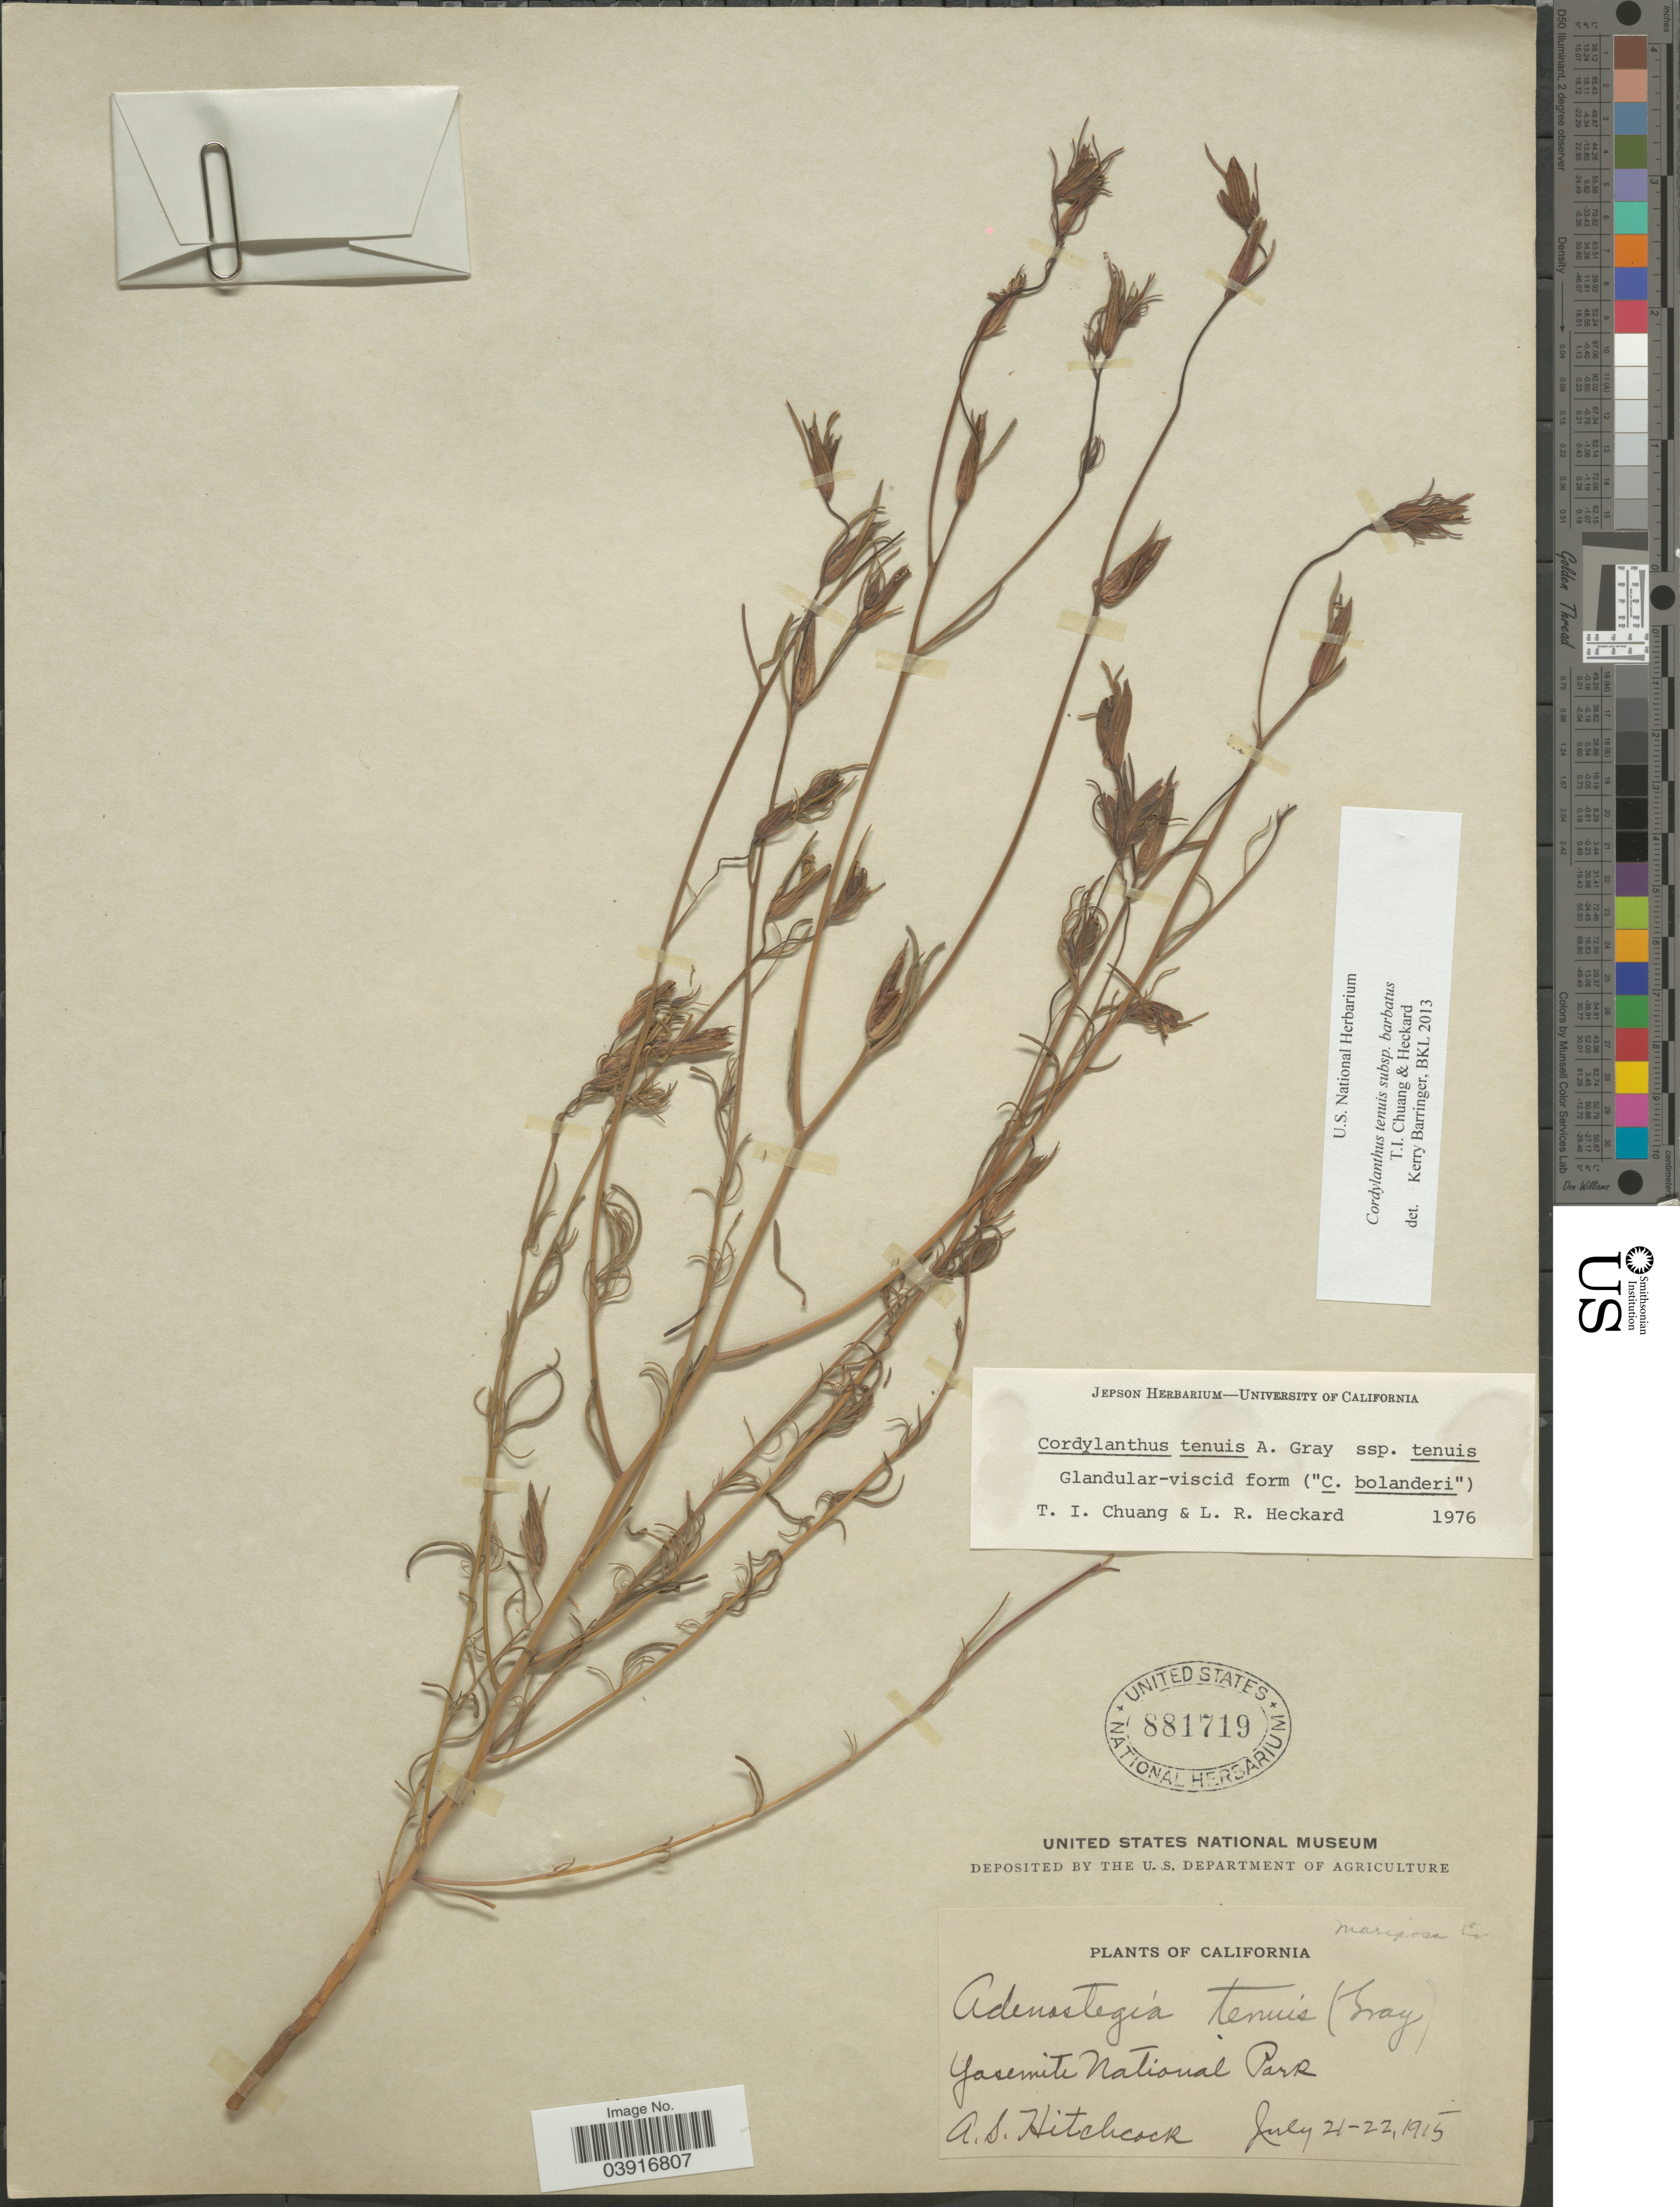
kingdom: Plantae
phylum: Tracheophyta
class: Magnoliopsida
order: Lamiales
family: Orobanchaceae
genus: Cordylanthus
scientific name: Cordylanthus tenuis subsp. barbatus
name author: T.I. Chuang & Heckard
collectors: A. S. Hitchcock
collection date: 1915-07-21/1915-07-22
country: United States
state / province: California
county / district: Mariposa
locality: Mariposa Co. Yosemite National Park.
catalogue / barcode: US 881719